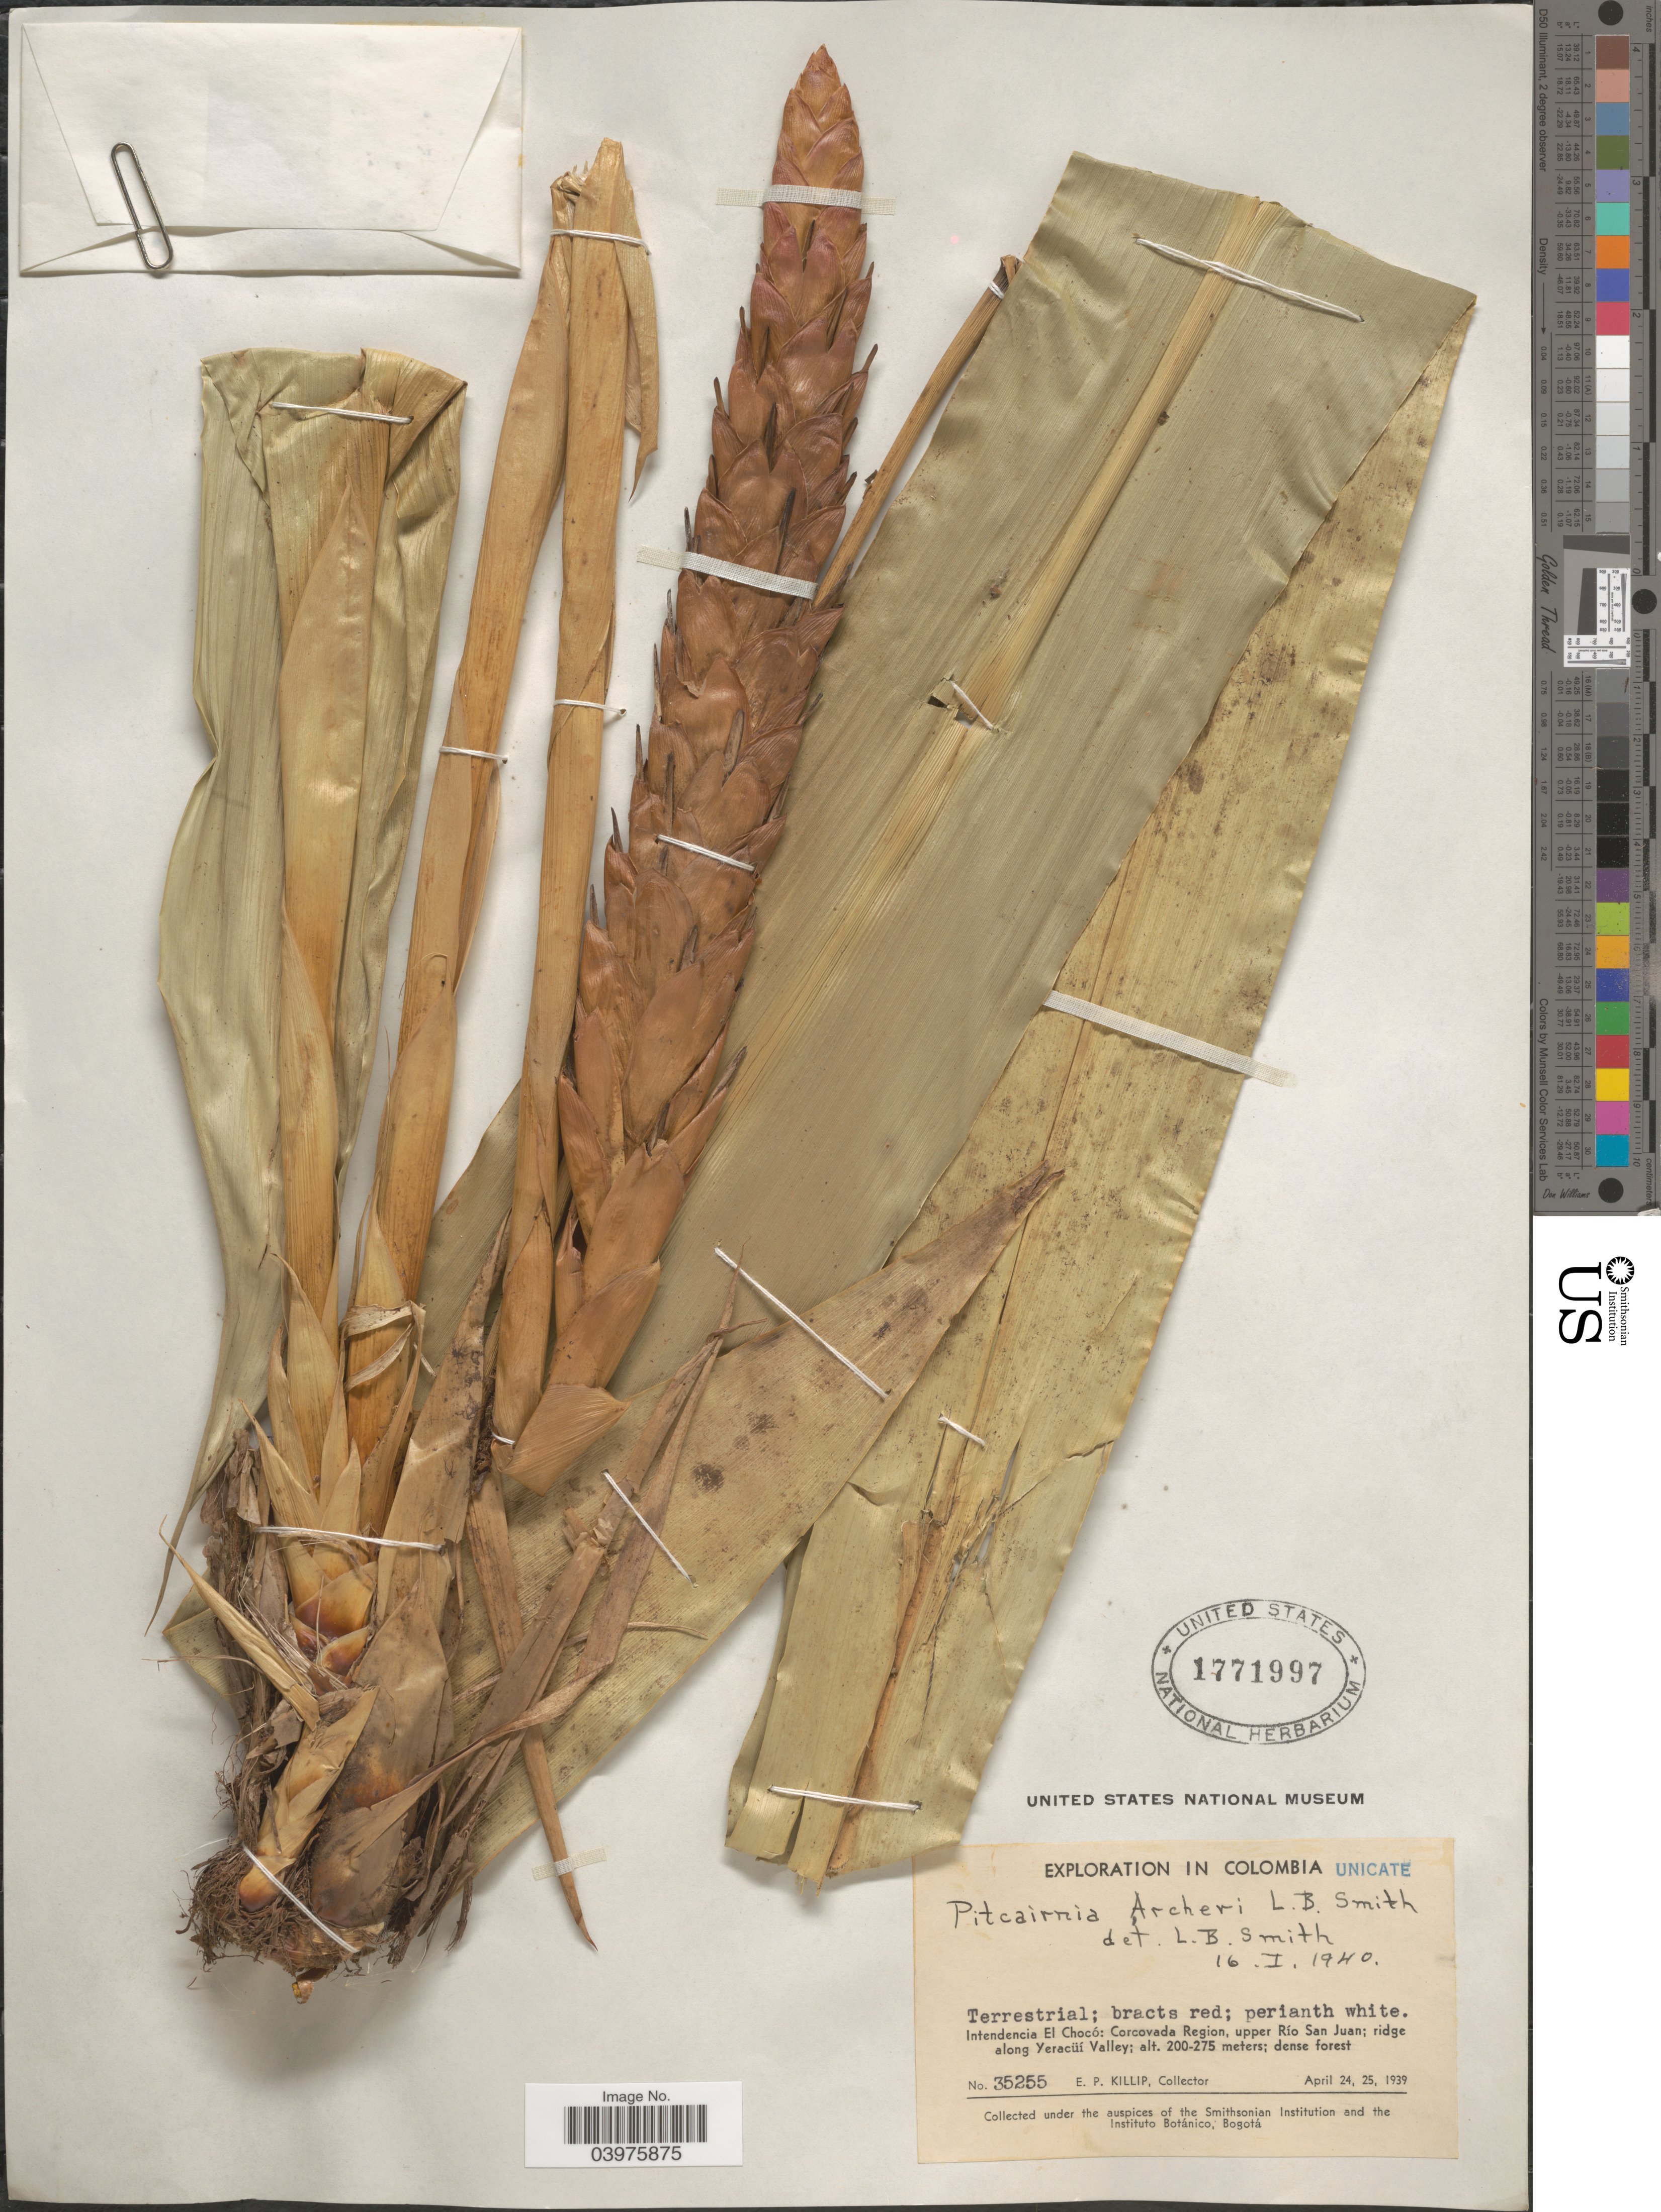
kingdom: Plantae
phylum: Tracheophyta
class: Liliopsida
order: Poales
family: Bromeliaceae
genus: Pitcairnia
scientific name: Pitcairnia archeri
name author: L.B. Sm.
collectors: E. P. Killip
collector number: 35255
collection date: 1939-04-24/1939-04-25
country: Colombia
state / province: Chocó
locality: Intendencia El Chocó: Corcovada Region, upper Río San Juan; ridge along Yeracüí Valley.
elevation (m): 200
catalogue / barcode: US 1771997